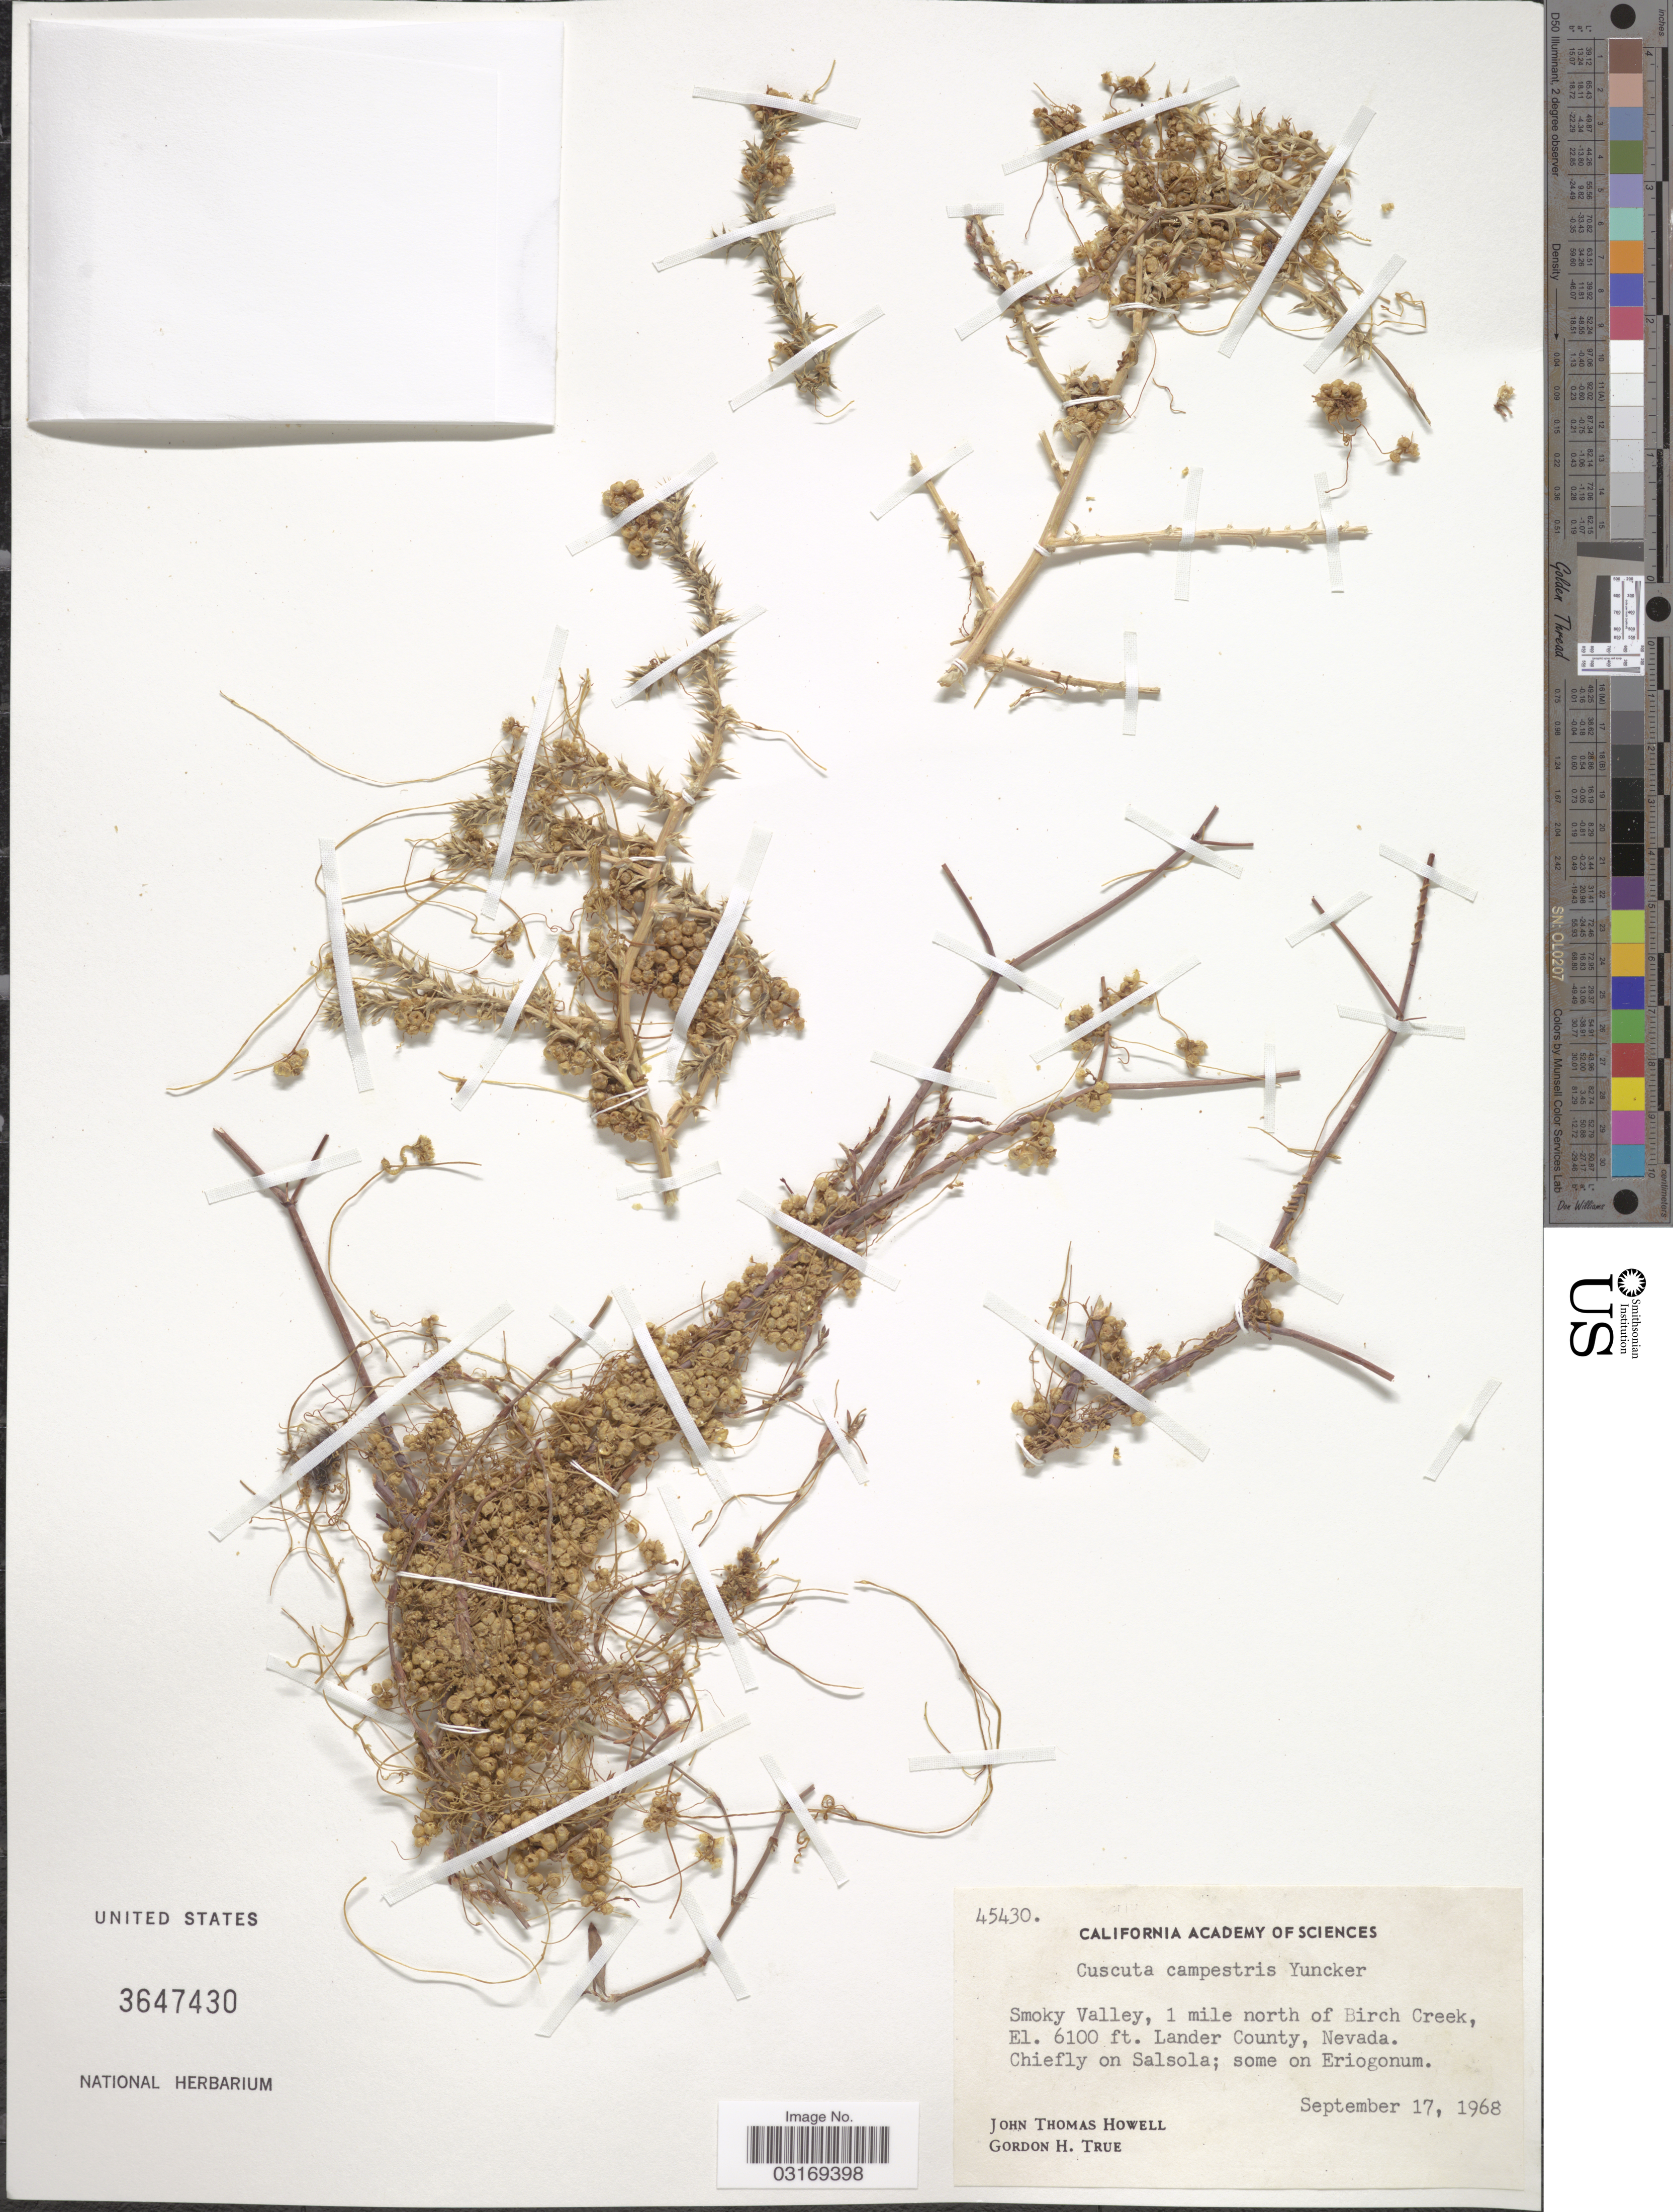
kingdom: Plantae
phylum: Tracheophyta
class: Magnoliopsida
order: Solanales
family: Convolvulaceae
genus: Cuscuta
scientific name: Cuscuta campestris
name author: Yunck.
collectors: J. T. Howell & G. H. True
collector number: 45430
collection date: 1968-09-17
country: United States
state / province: Nevada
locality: Smoky Valley, 1 mile north of Birch Creek. Lander County.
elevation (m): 1859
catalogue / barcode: US 3647430